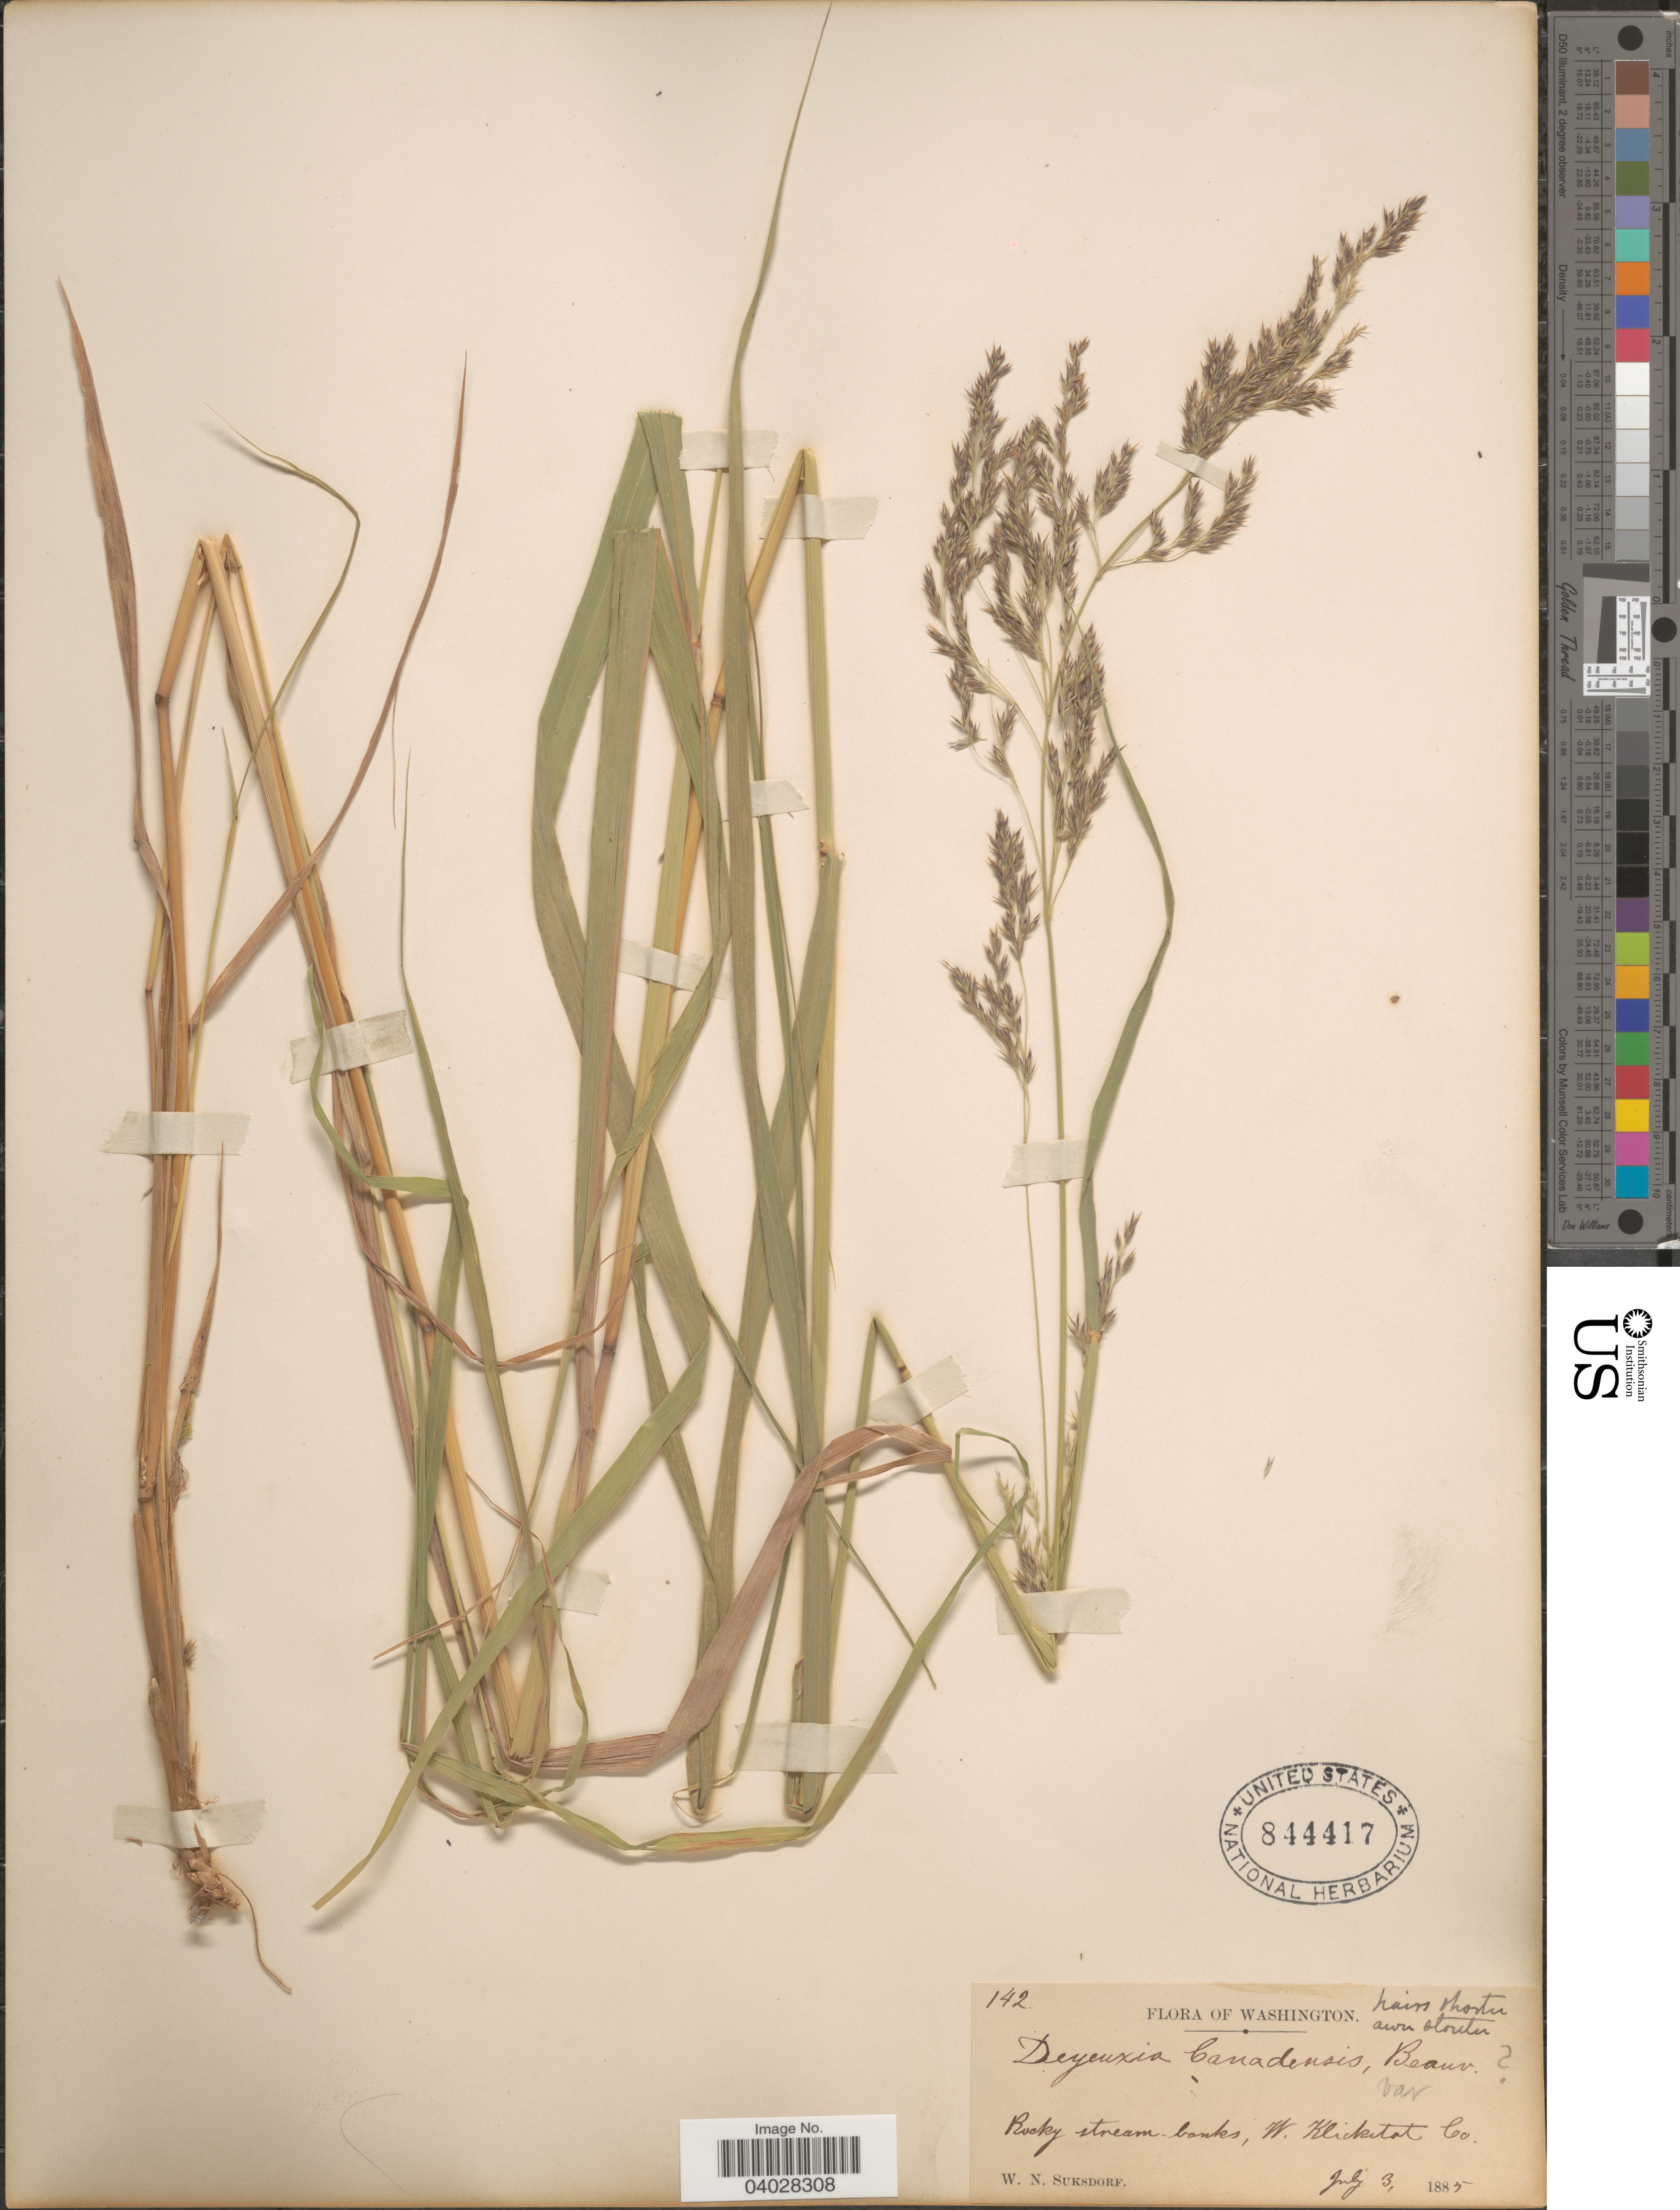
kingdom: Plantae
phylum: Tracheophyta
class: Liliopsida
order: Poales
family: Poaceae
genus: Calamagrostis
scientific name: Calamagrostis canadensis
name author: (Michx.) P. Beauv.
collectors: W. N. Suksdorf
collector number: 142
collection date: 1885-07-03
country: United States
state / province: Washington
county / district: Klickitat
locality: W. Klickitat Co.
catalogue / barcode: US 844417